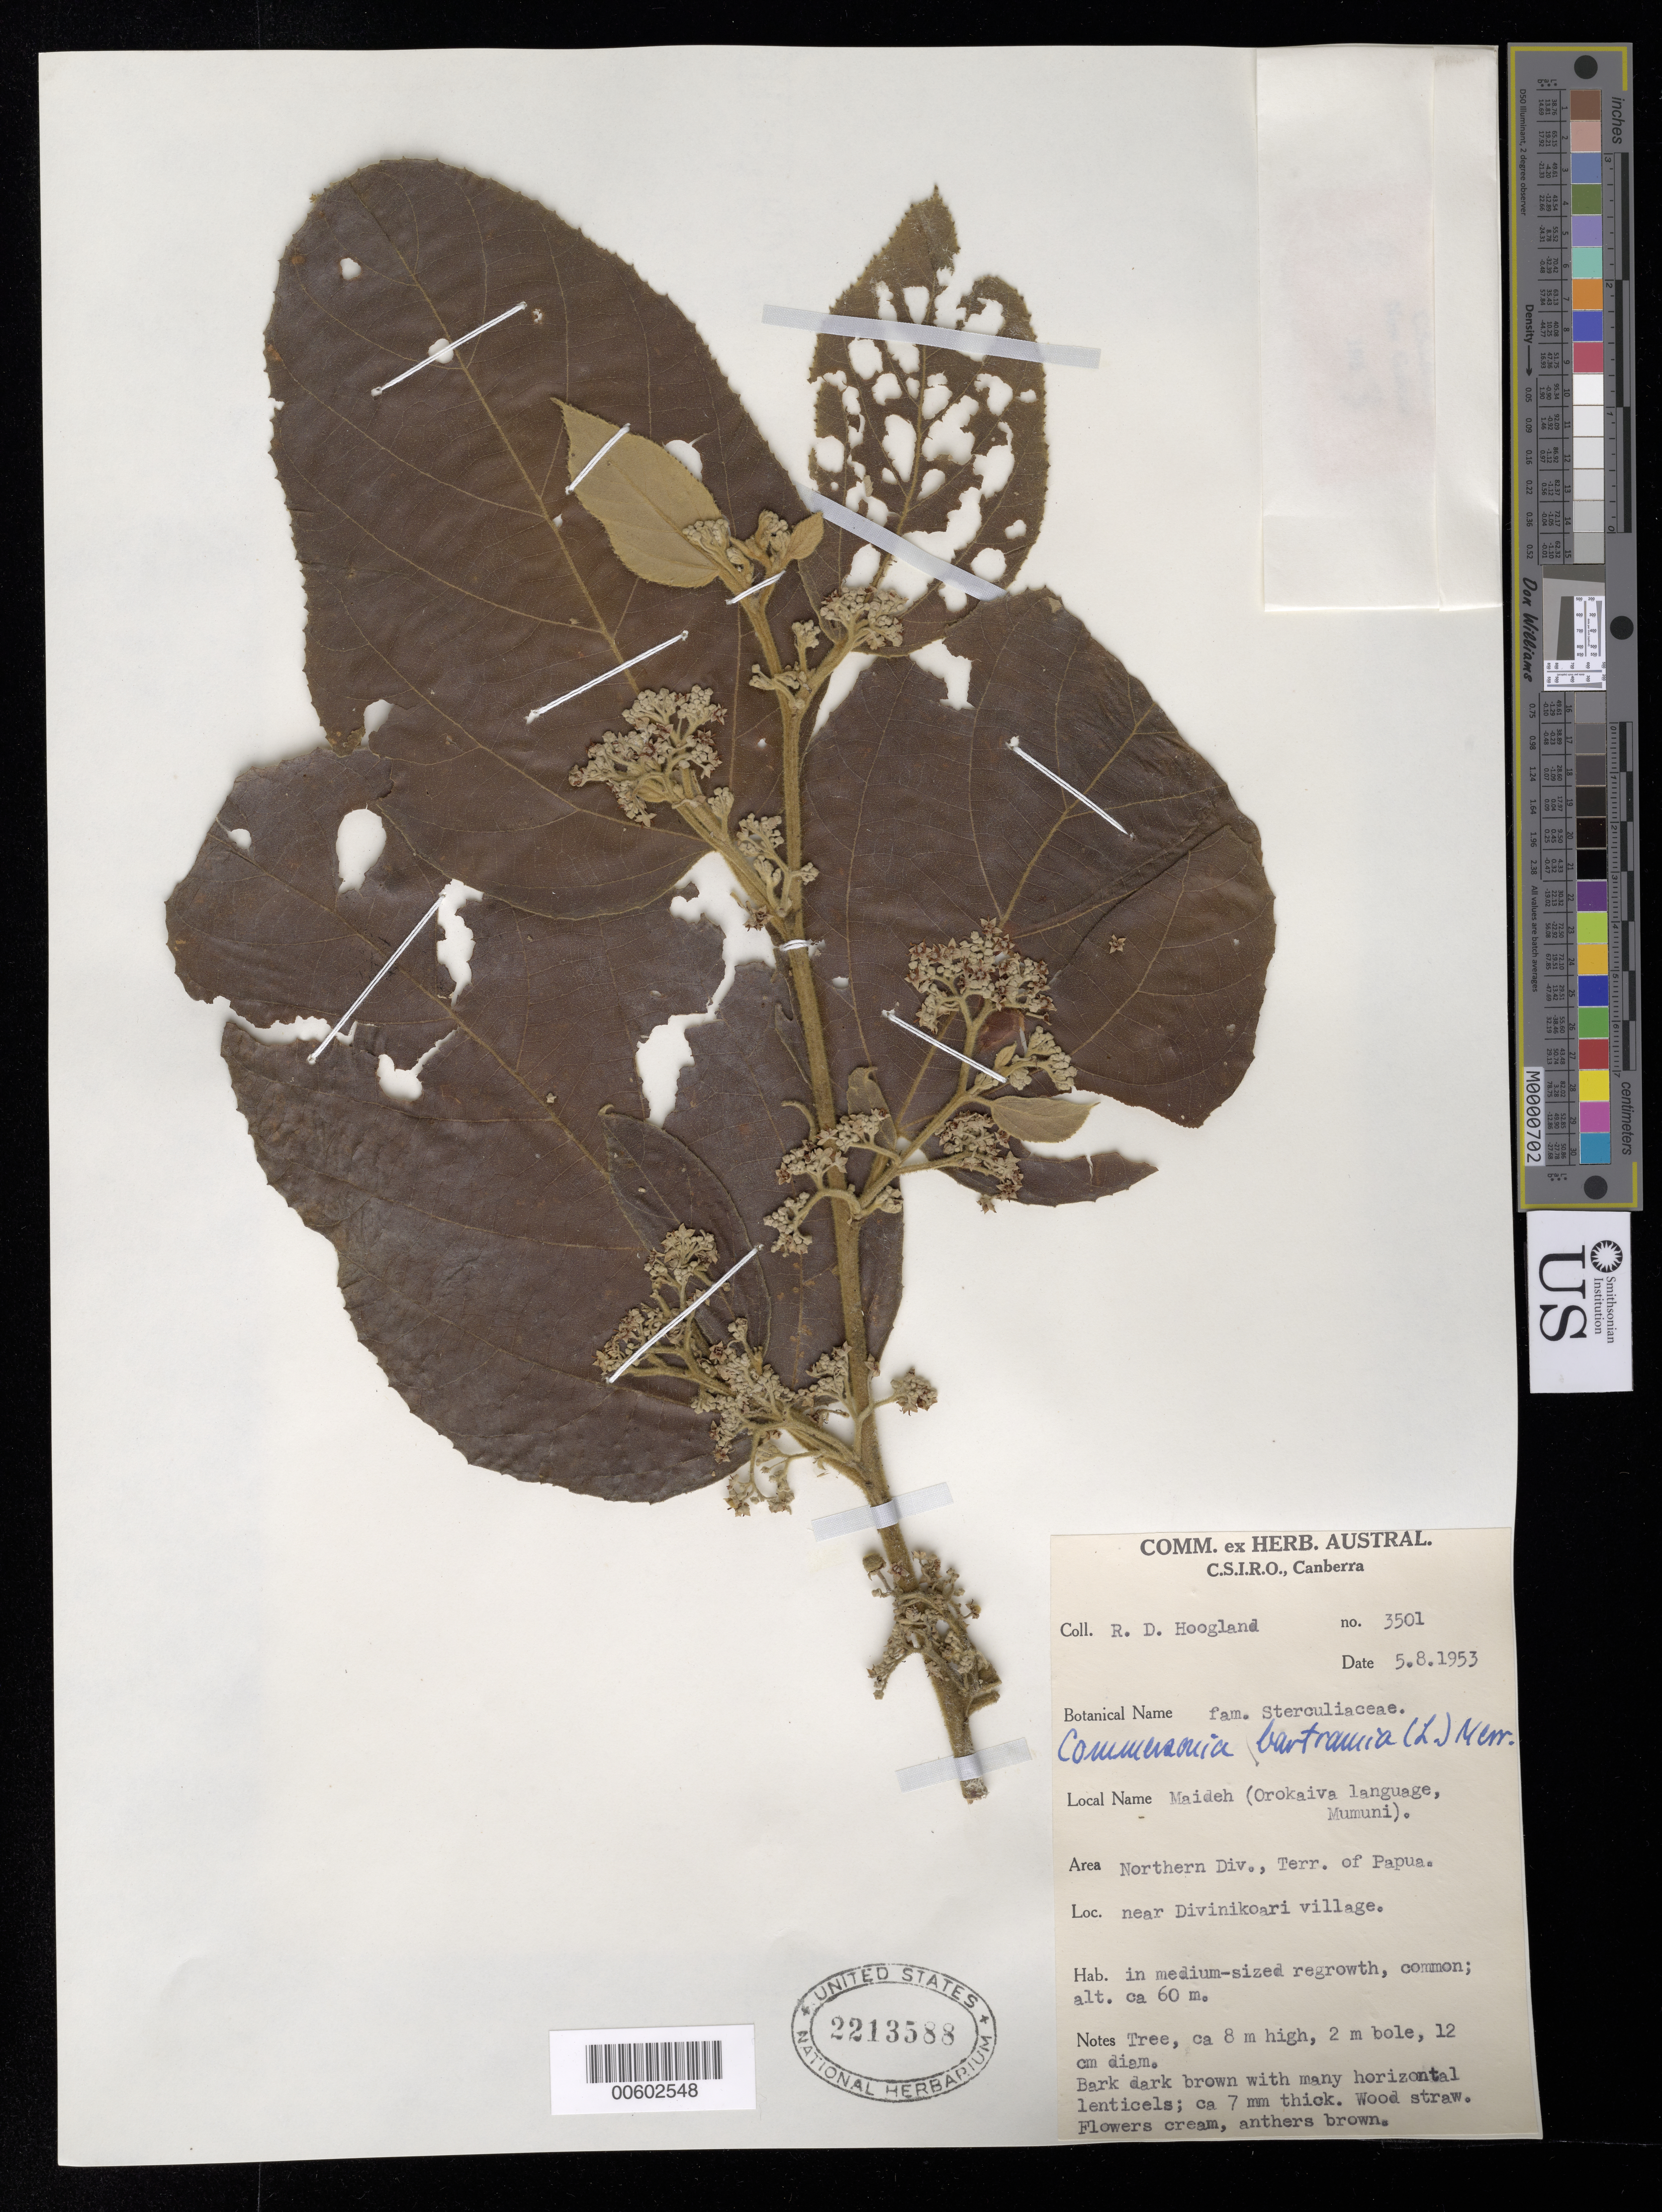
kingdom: Plantae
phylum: Tracheophyta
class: Magnoliopsida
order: Malvales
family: Malvaceae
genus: Commersonia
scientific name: Commersonia bartramia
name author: (L.) Merr.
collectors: R. D. Hoogland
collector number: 3501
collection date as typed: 05 008 1953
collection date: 1953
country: Papua New Guinea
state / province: Northern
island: New Guinea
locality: Terr. of Papua. Near Divinikoari village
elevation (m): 60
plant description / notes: Common name: Maideh; US, A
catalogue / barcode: US 2213588